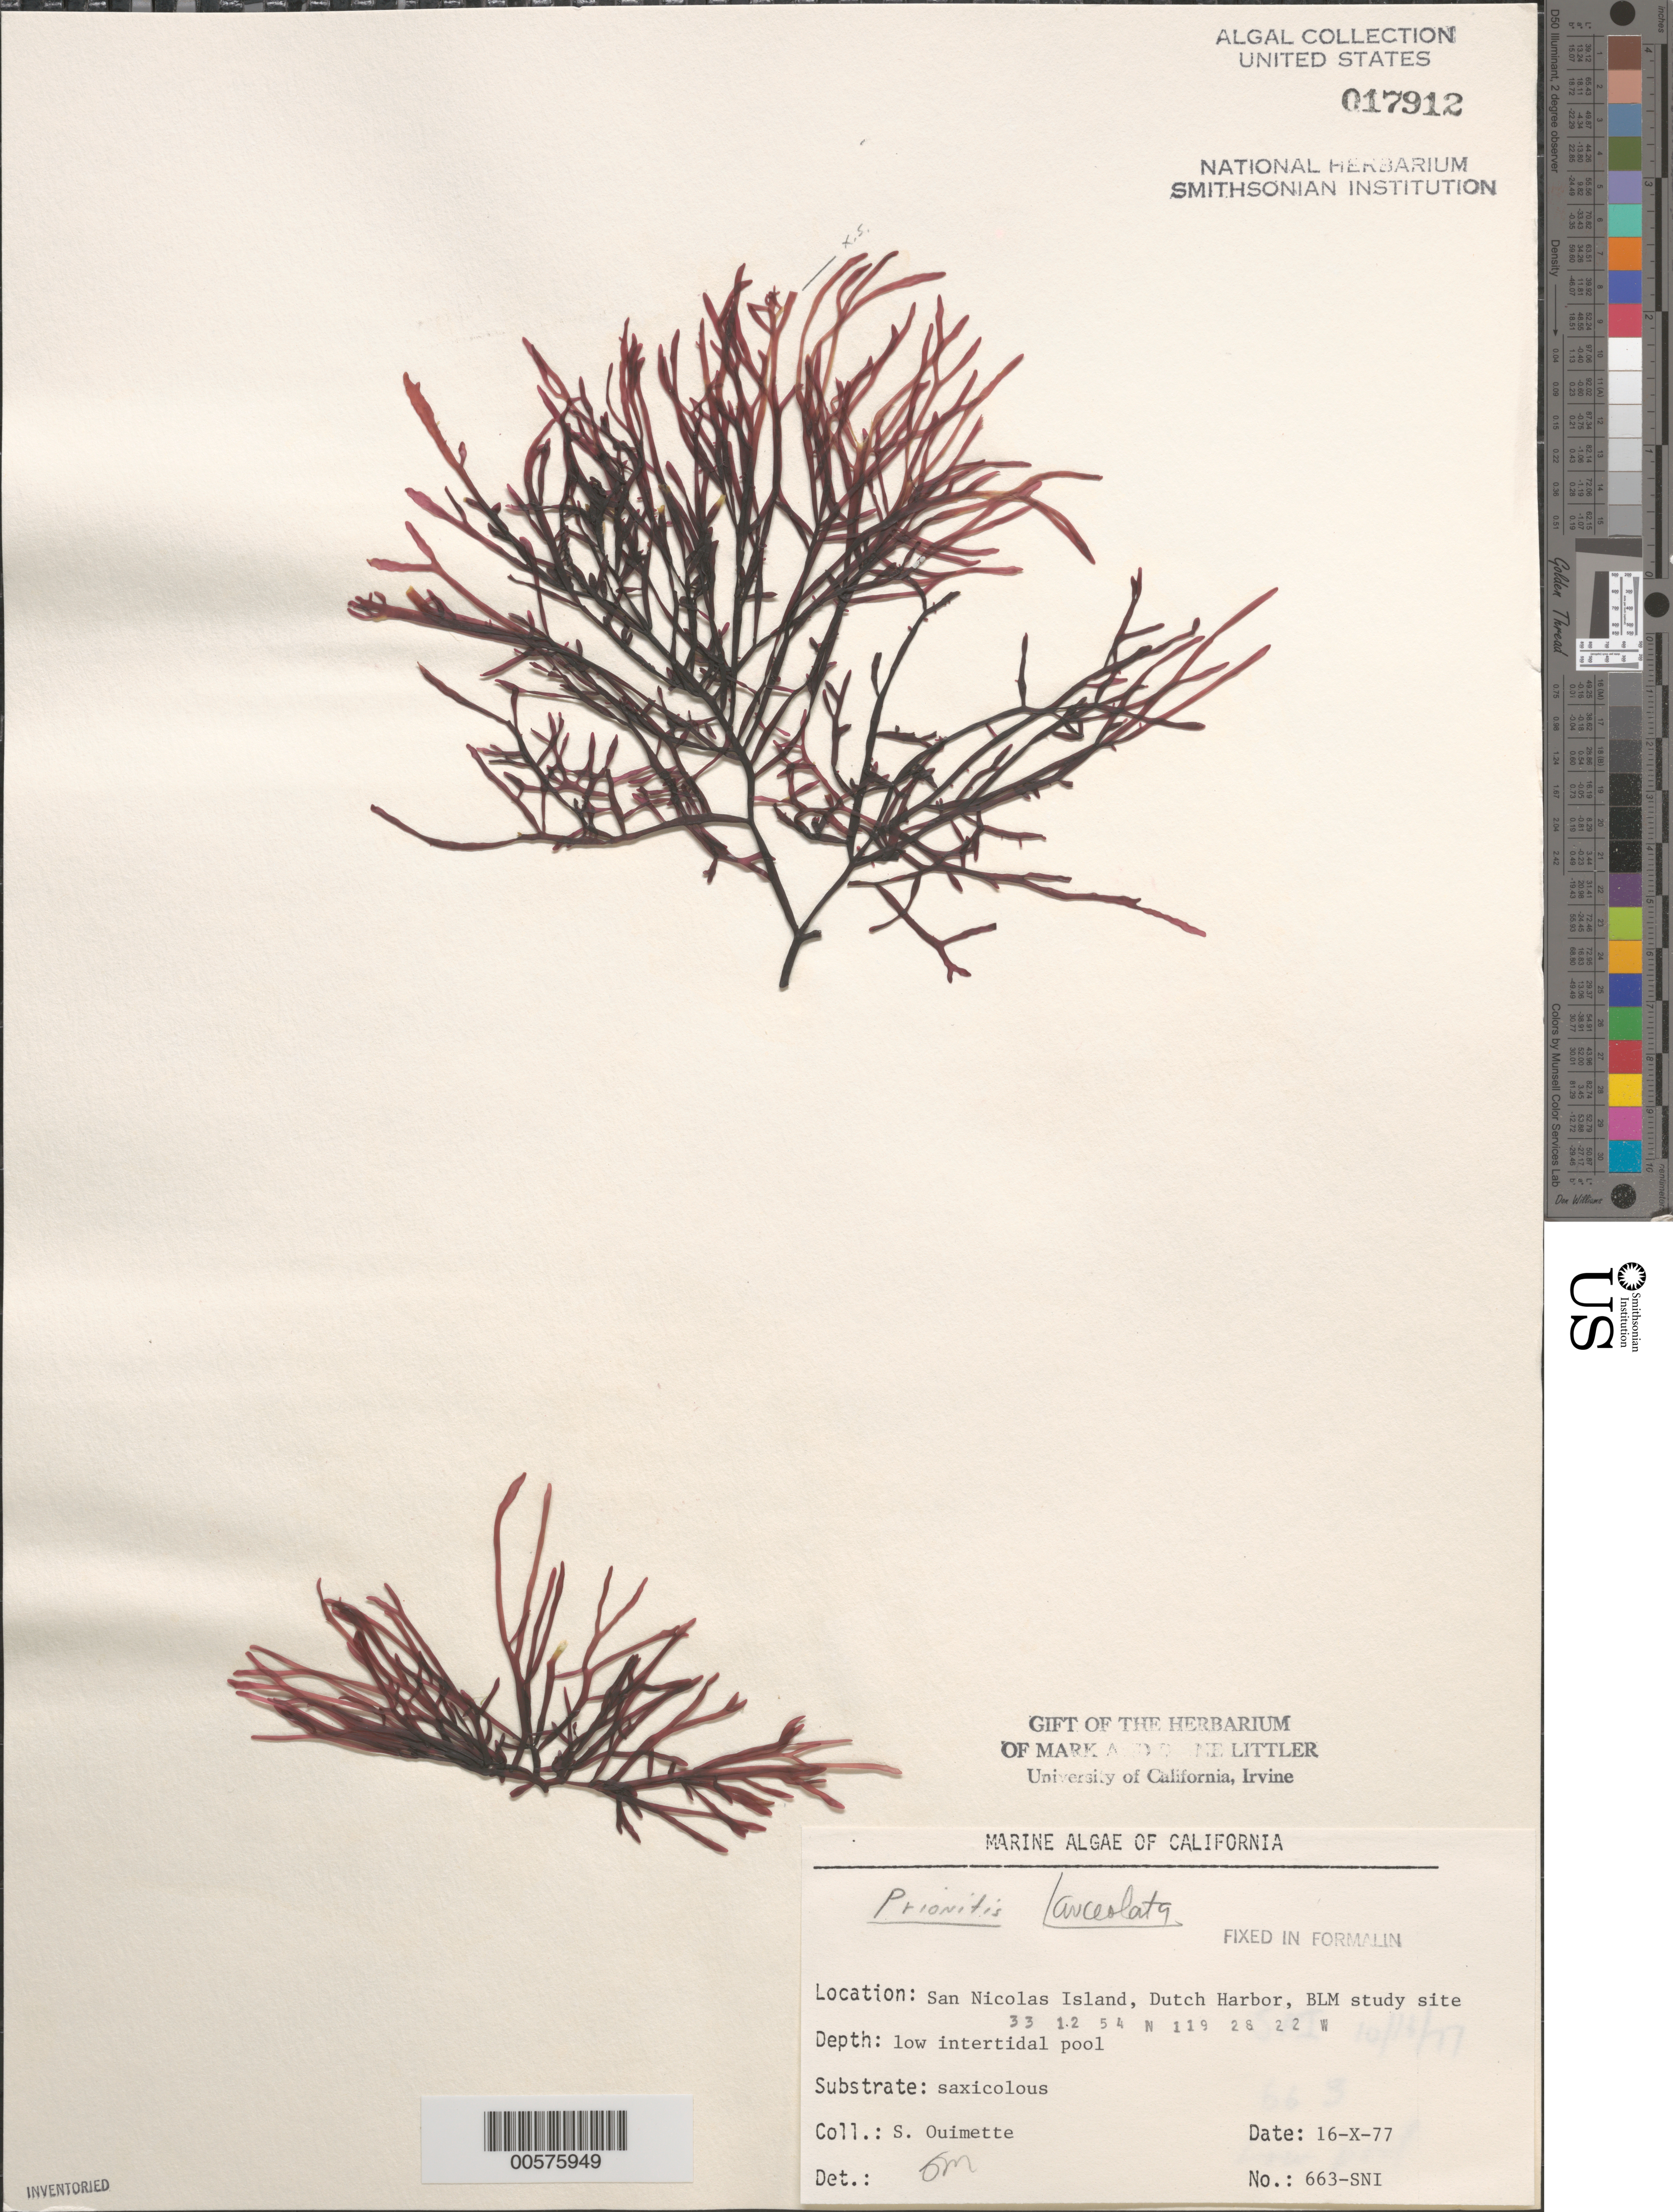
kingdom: Plantae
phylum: Rhodophyta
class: Florideophyceae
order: Cryptonemiales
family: Cryptonemiaceae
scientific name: Prionitis lanceolata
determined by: Murray, S. N.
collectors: S. Ouimette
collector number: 663-SNI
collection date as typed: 16 Oct 1977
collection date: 1977-10-16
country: United States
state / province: California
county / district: Ventura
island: San Nicolas Island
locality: Dutch Harbor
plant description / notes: BLM-SOCALBIGHT Rocky Intertidal Survey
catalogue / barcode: US 17912